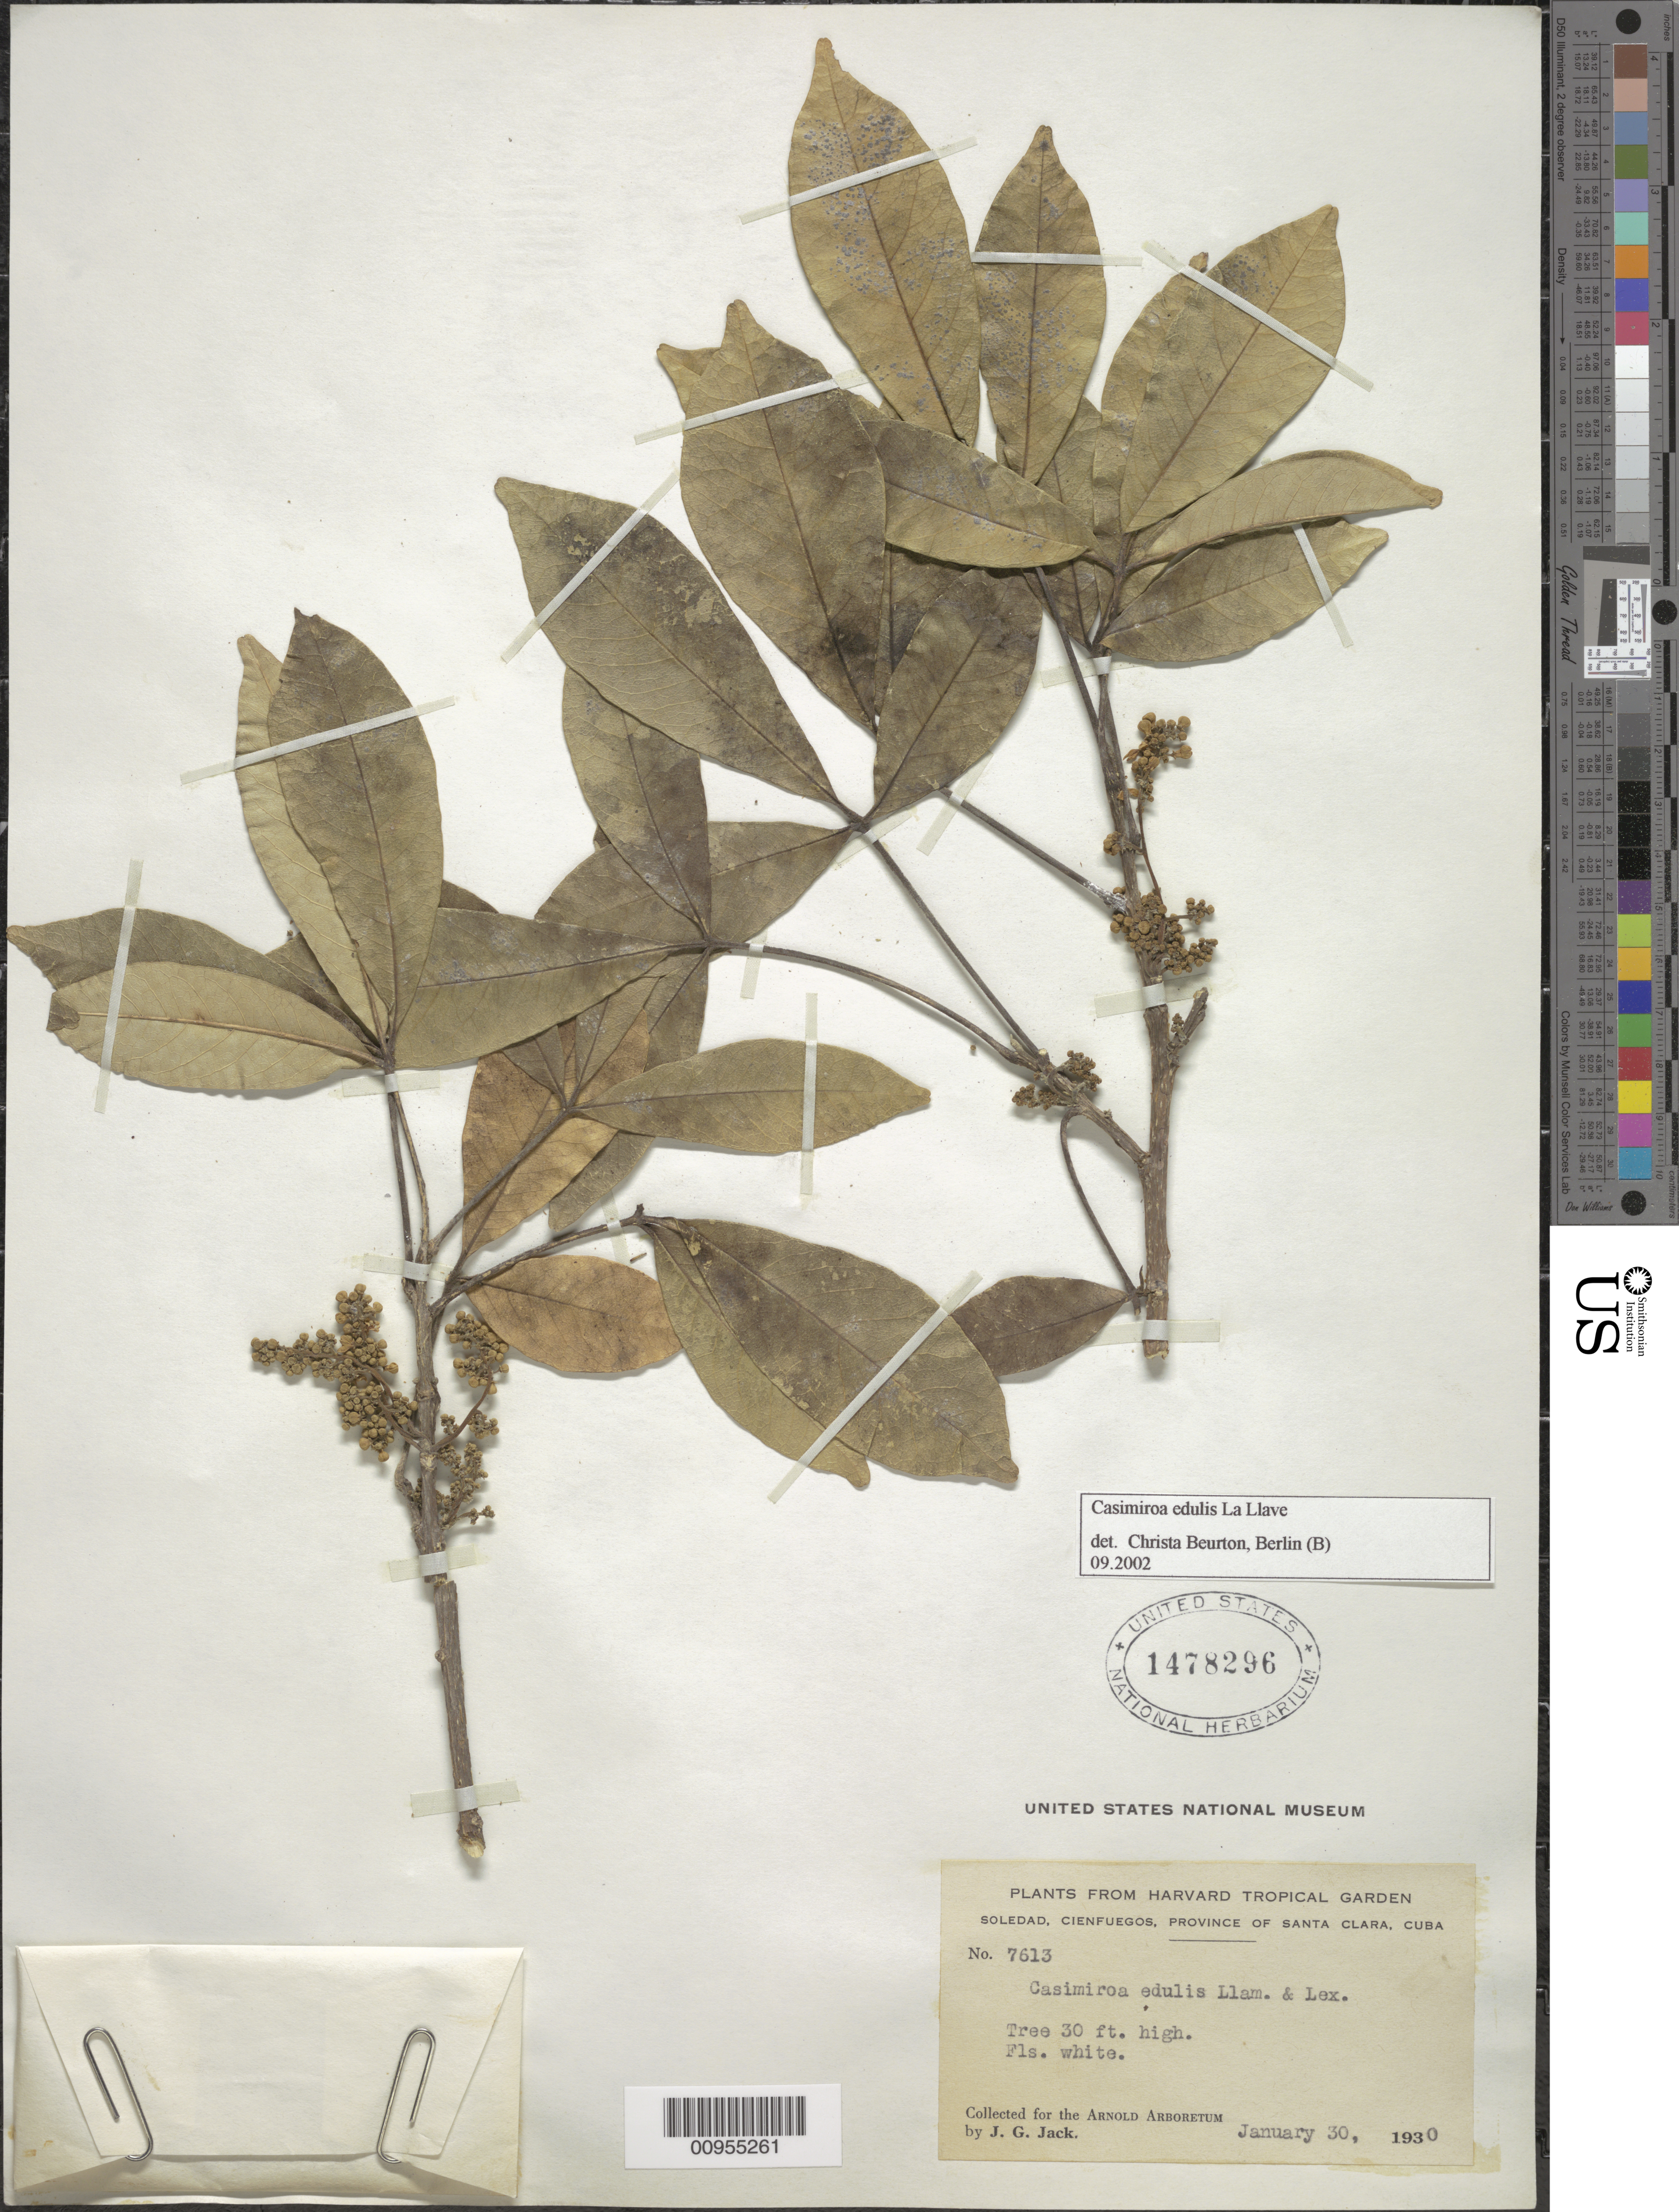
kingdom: Plantae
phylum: Tracheophyta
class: Magnoliopsida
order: Sapindales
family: Rutaceae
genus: Casimiroa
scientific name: Casimiroa edulis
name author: La Llave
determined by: Beurton, C.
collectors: J. G. Jack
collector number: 7613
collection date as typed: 30 Jan 1930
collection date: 1930-01-30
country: Cuba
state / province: Cienfuegos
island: Cuba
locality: Soledad, Cienfuegos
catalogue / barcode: US 1478296